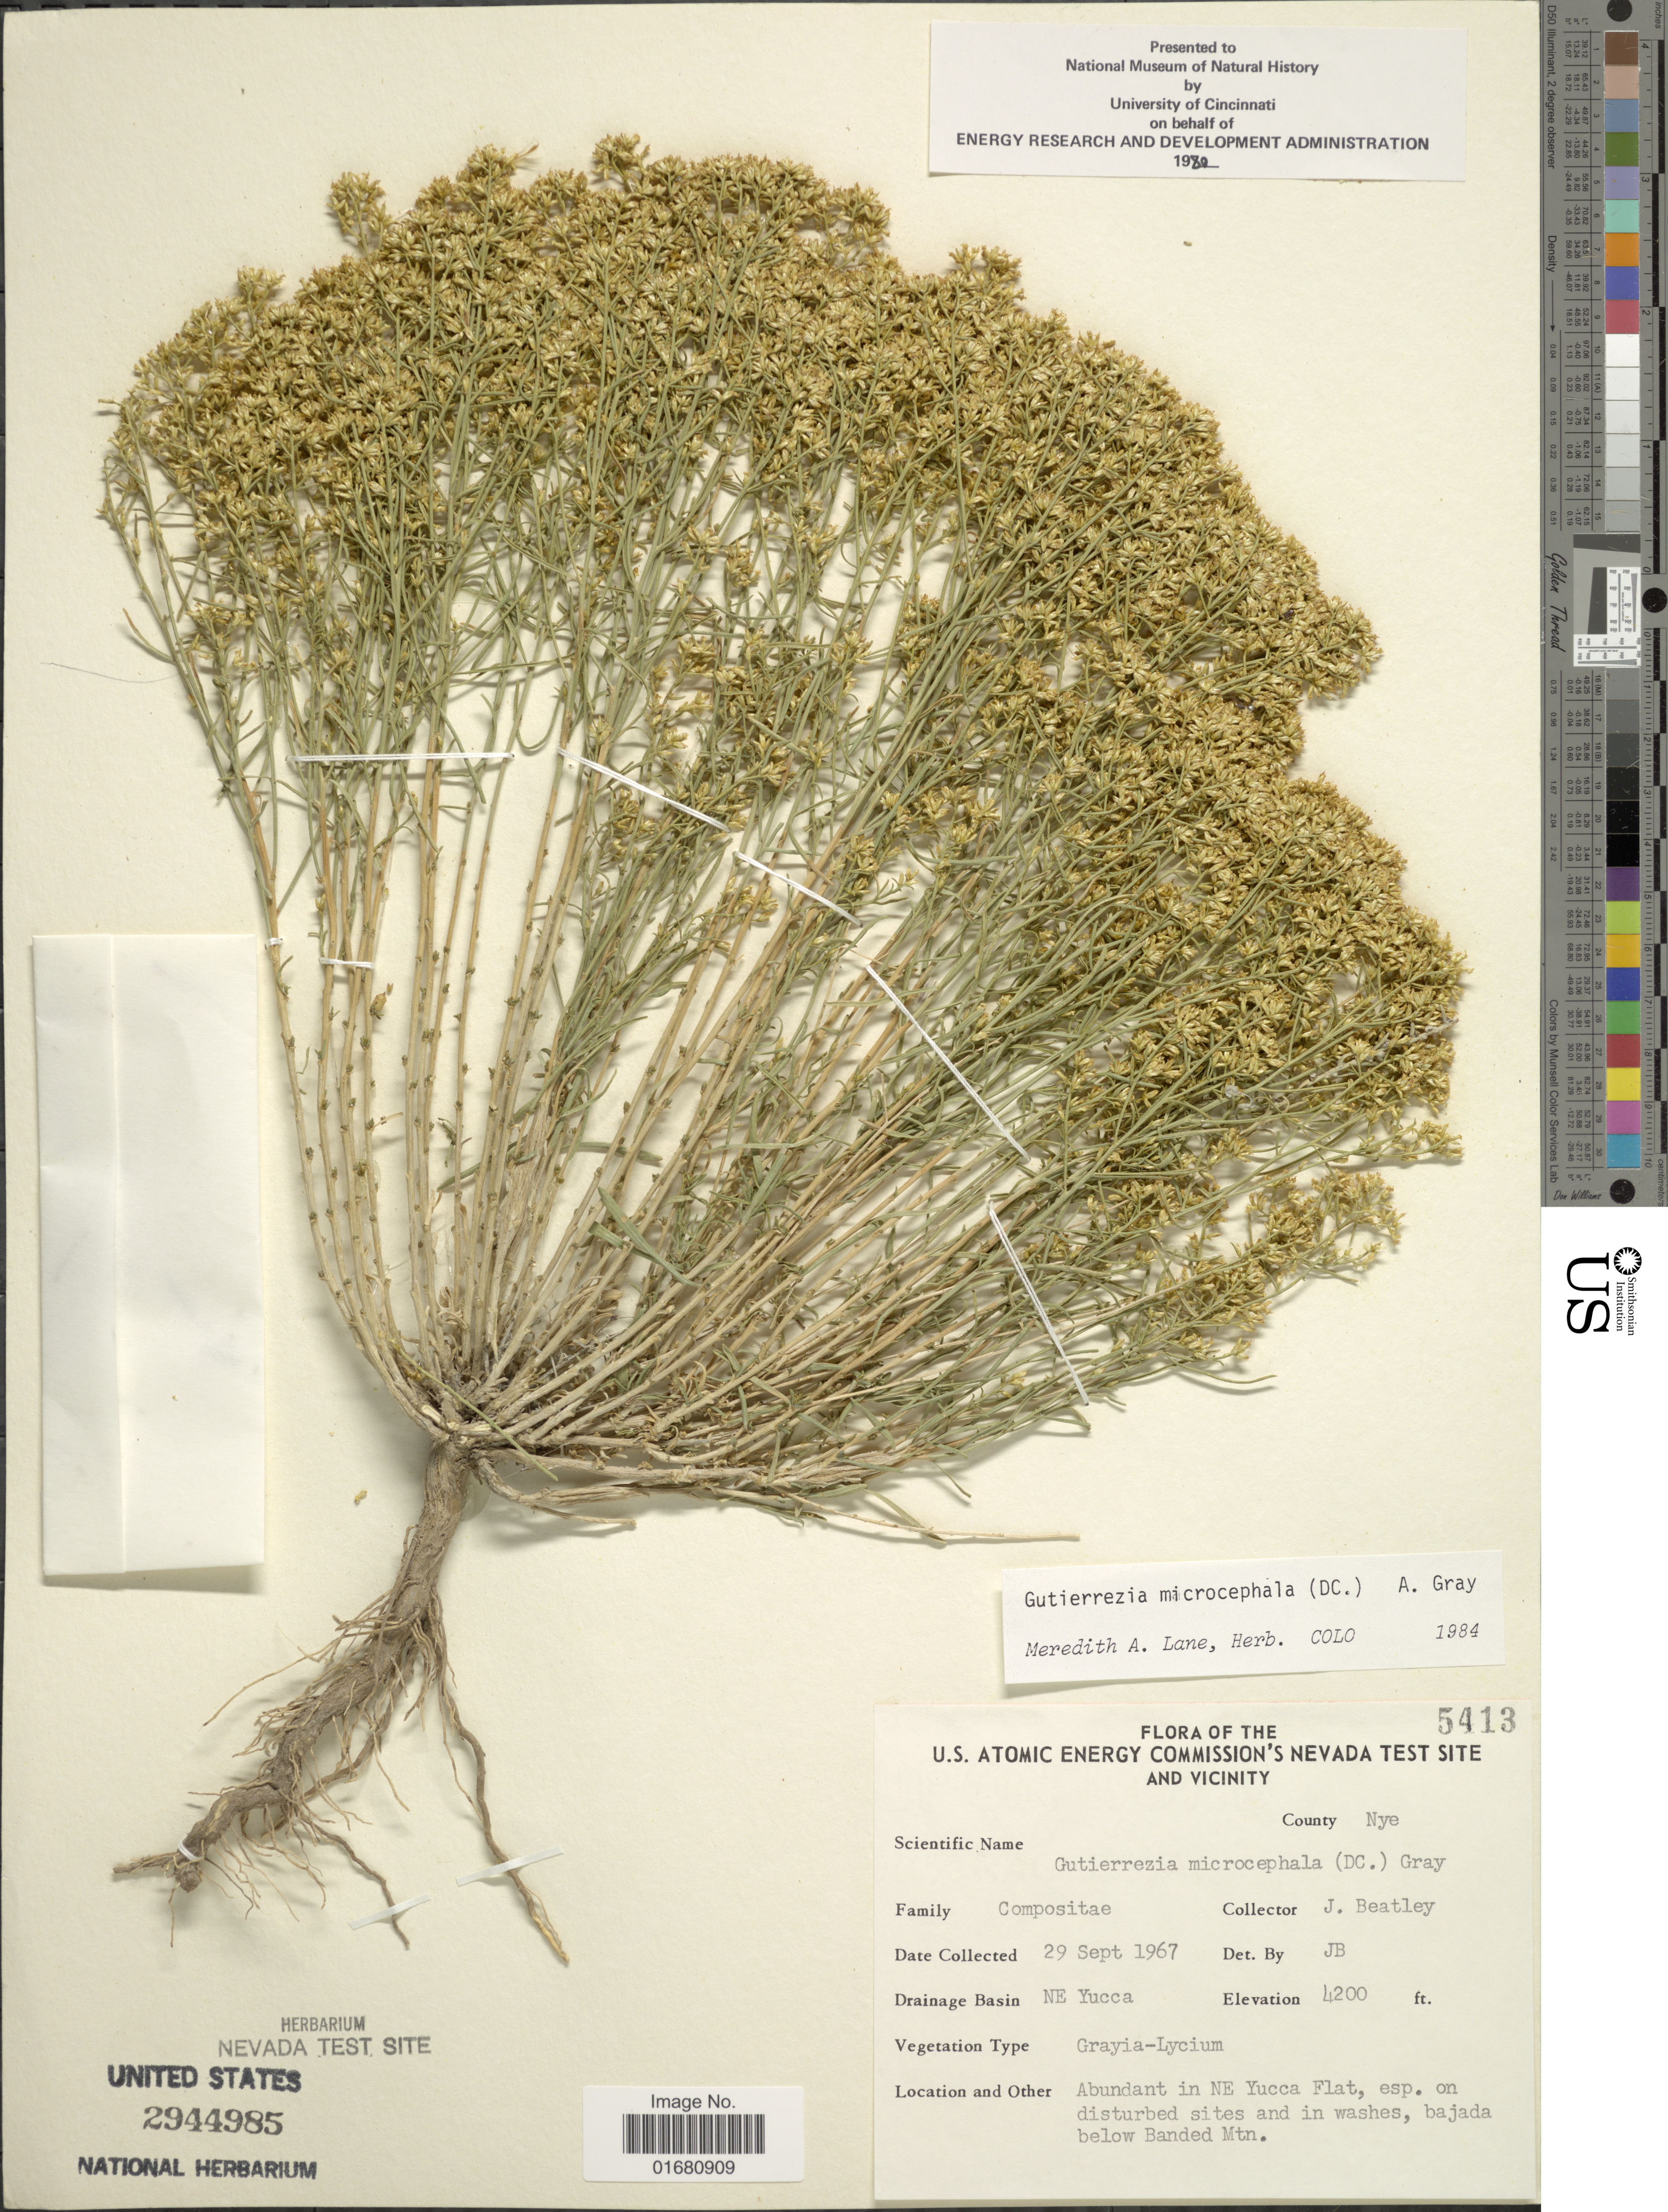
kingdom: Plantae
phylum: Tracheophyta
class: Magnoliopsida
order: Asterales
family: Asteraceae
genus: Gutierrezia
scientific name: Gutierrezia microcephala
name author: (DC.) A. Gray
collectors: J. C. Beatley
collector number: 5413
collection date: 1967-09-29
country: United States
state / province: Nevada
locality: U.S. Atomic Energy Commission's Nevada test site and Vicinity, Drainage Basin: NE Yucca, Abundant in NE Yucca Flat, esp. on disturbed sites in washes, bajada below Banded Mtn., County Nye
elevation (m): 1280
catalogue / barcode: US 2944985